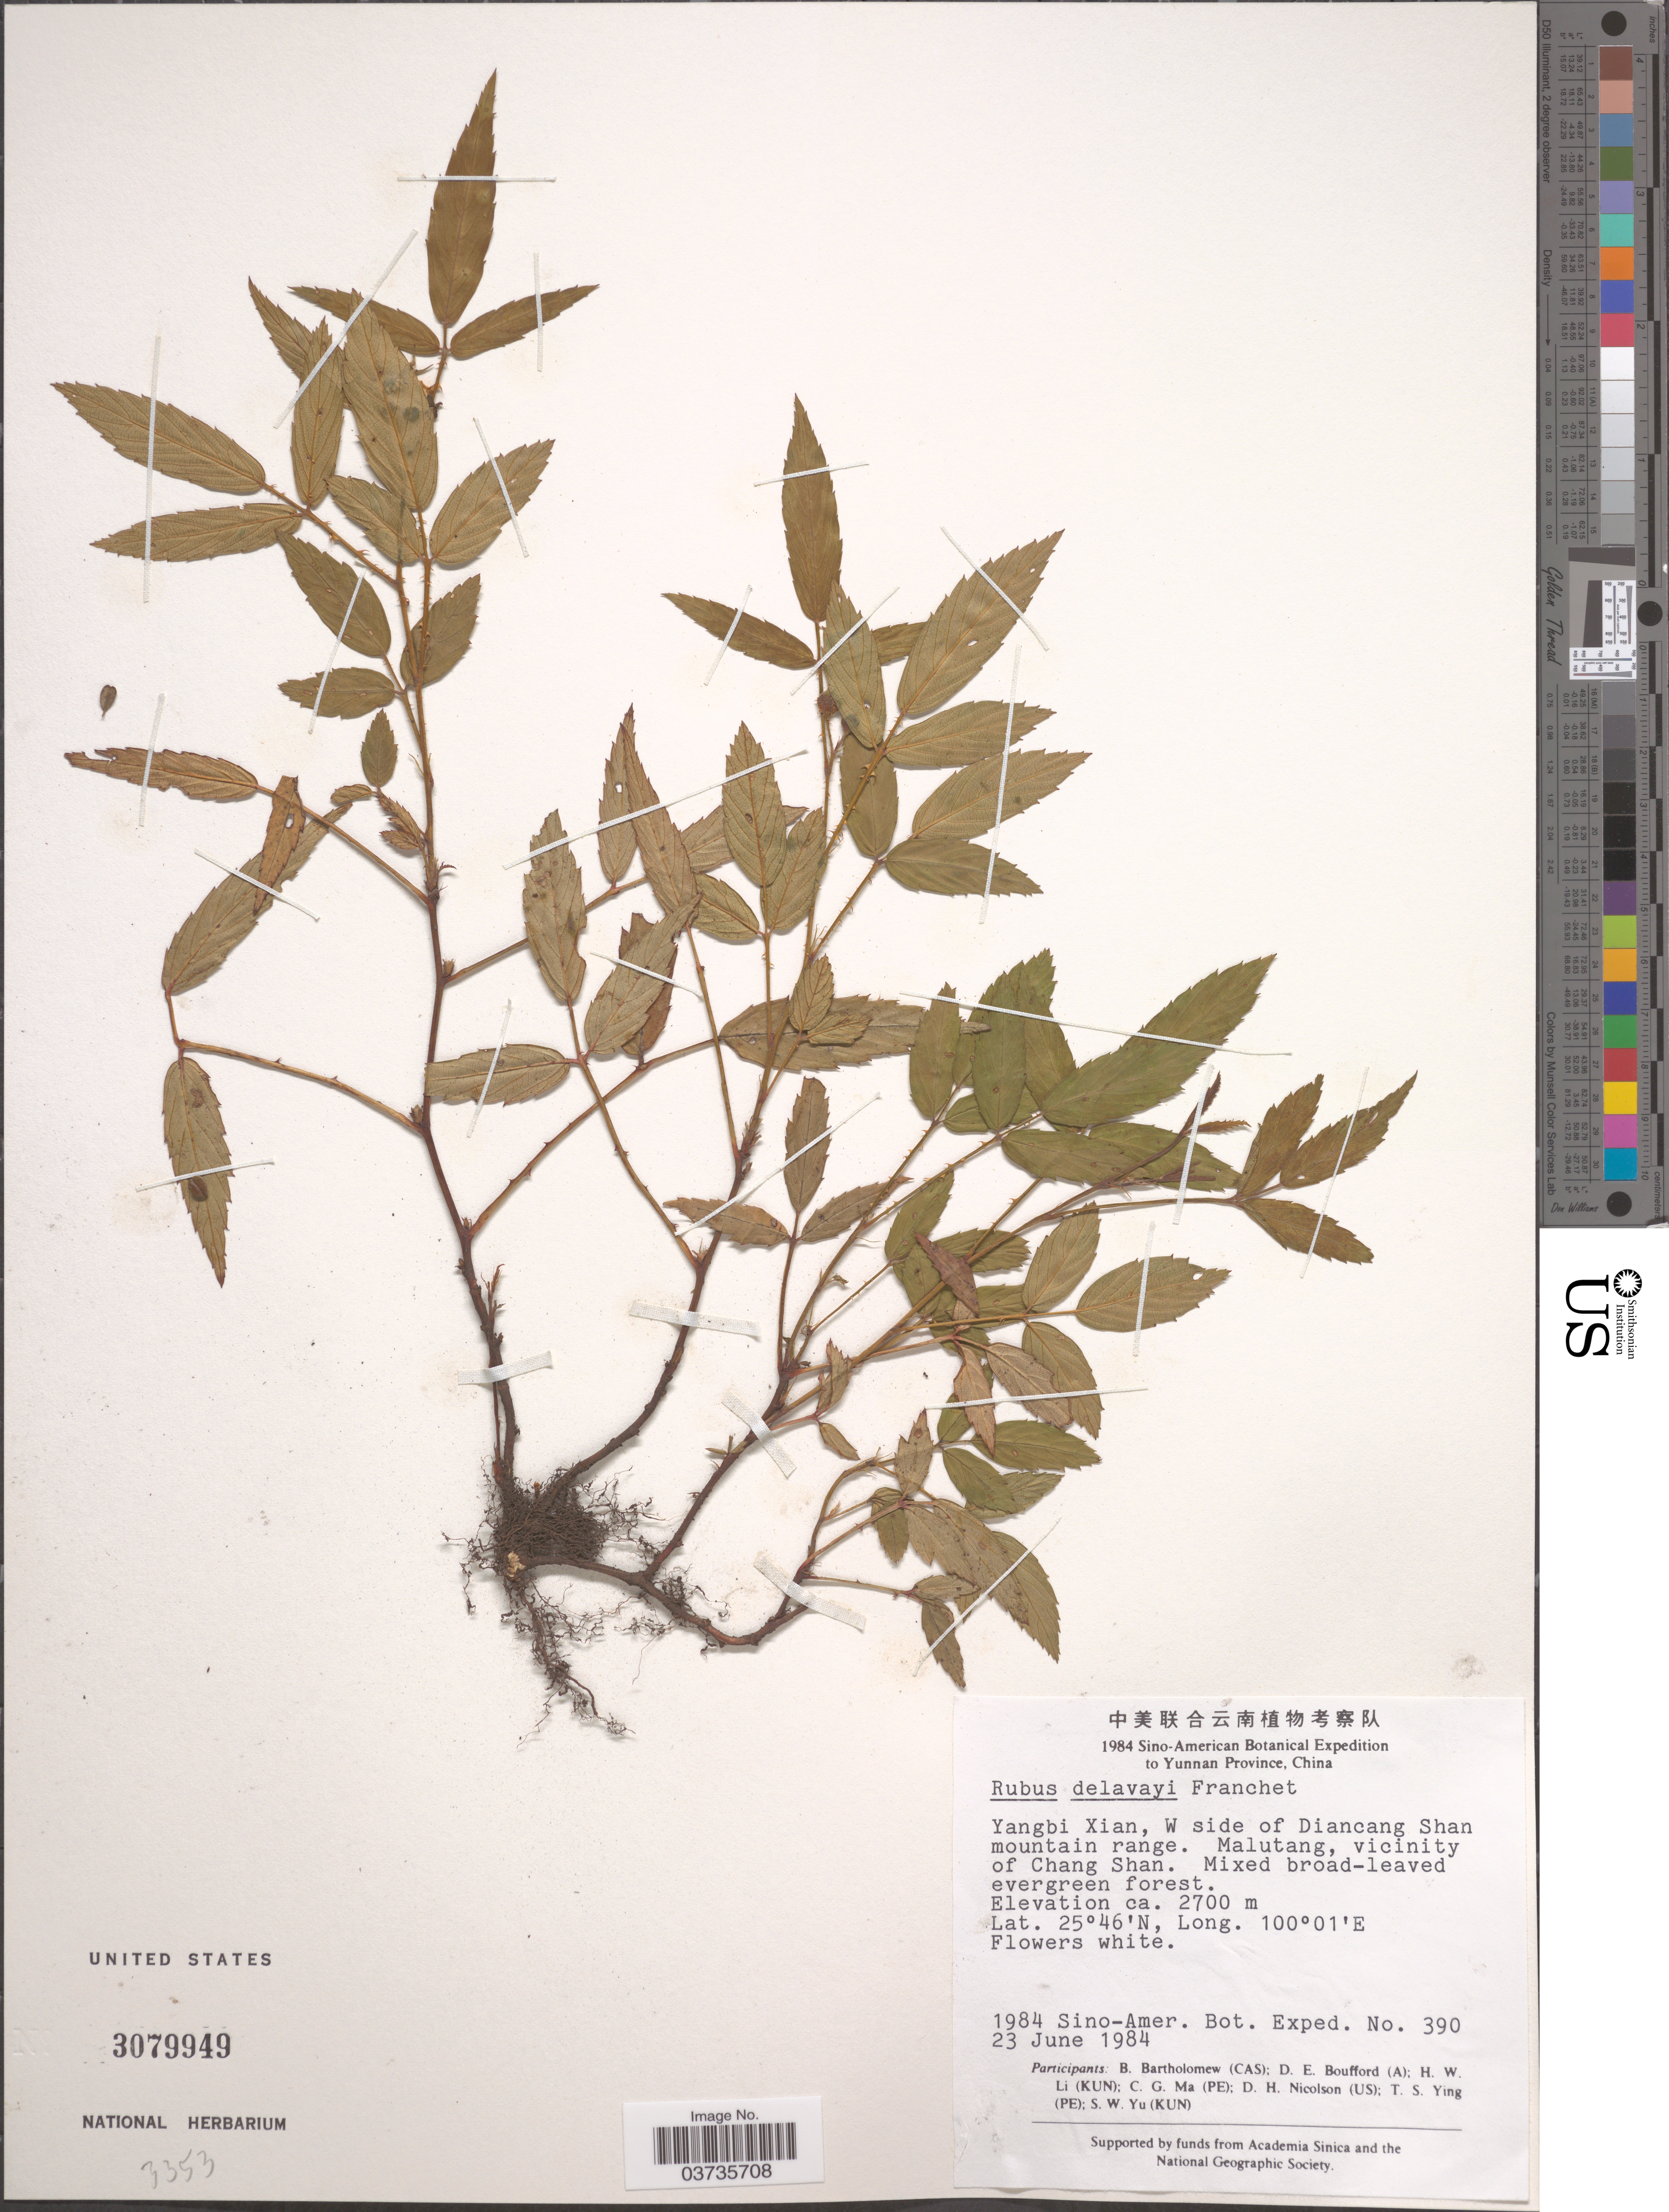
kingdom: Plantae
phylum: Tracheophyta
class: Magnoliopsida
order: Rosales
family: Rosaceae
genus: Rubus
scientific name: Rubus delavayi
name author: Franch.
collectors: B. Bartholomew, D. E. Boufford, H. W. Li, C. Ma & et al.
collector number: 390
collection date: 1984-06-23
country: China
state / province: Yunnan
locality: Yangbi Xian, W side of Diancang Shan mountain range. Malutang, vicinity of Chang Shan.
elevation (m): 2700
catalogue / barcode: US 3079949